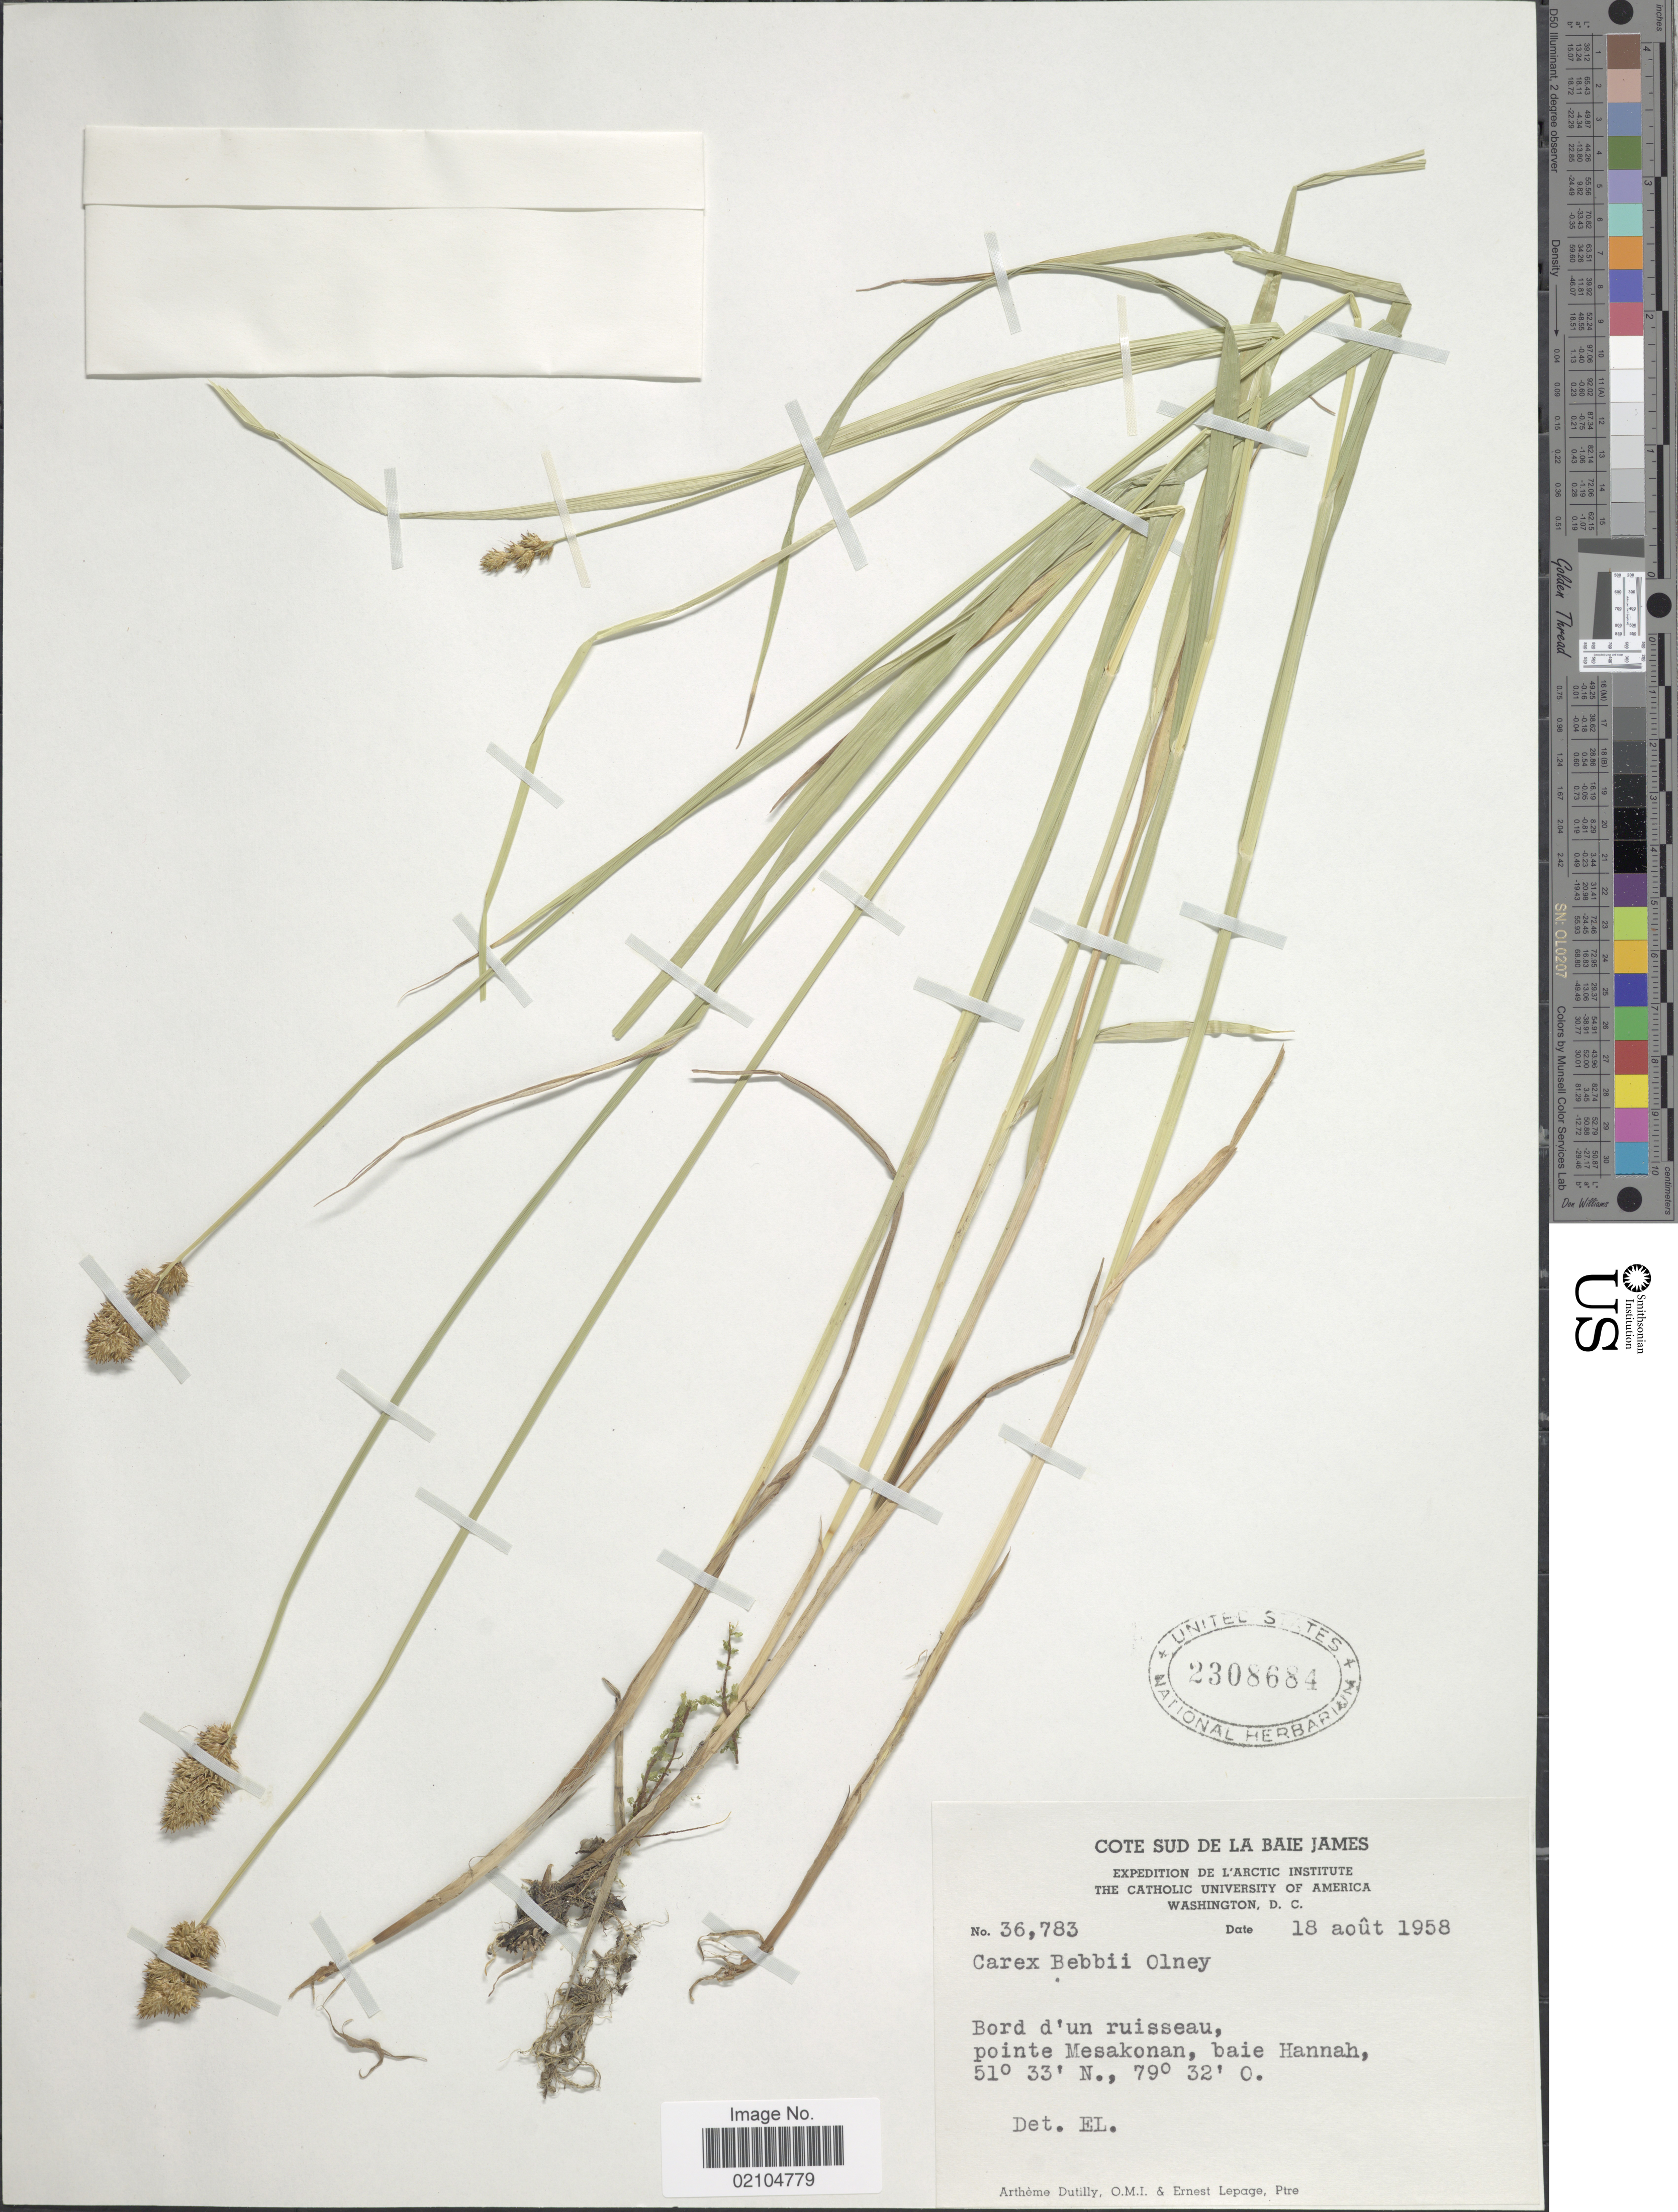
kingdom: Plantae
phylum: Tracheophyta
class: Liliopsida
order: Poales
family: Cyperaceae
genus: Carex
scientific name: Carex bebbii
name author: (L.H. Bailey) Olney ex Fernald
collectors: A. Dutilly & E. Lepage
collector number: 36783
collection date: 1958-08-18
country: Canada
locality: Cote sud de la Baie James, Bord d'un ruisseau, pointe Mesakonan, baie Hannah.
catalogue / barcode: US 2308684